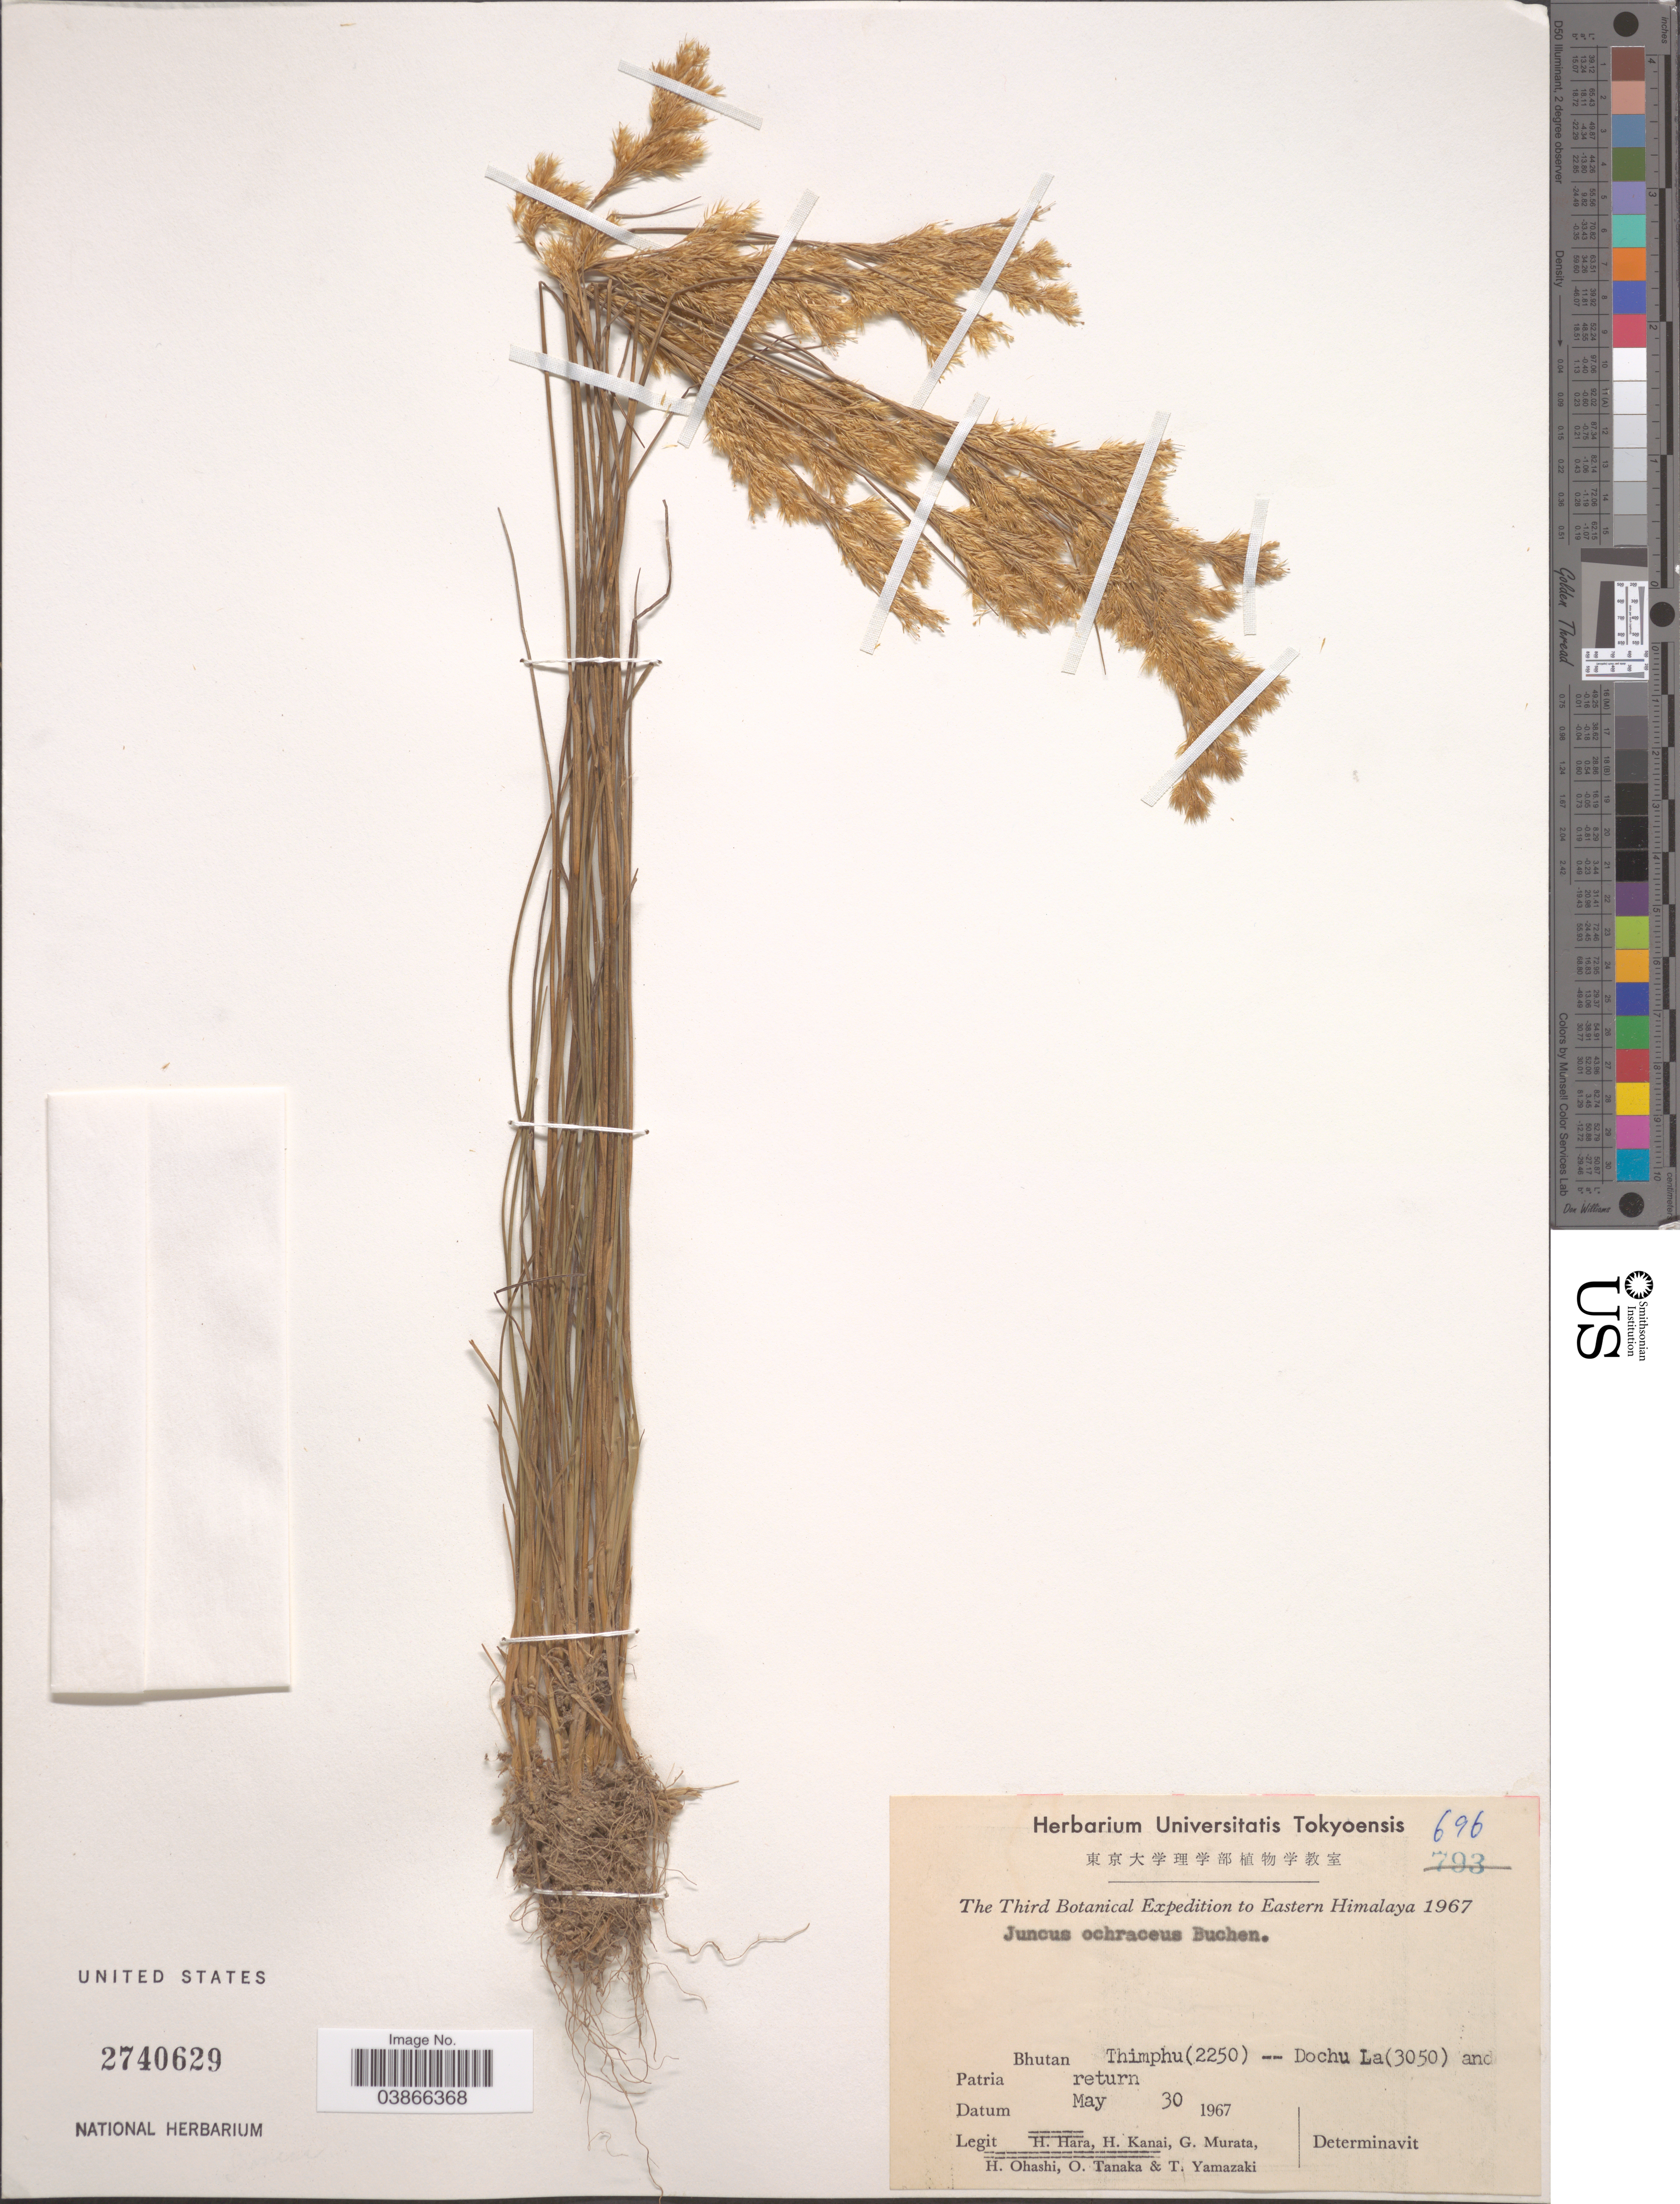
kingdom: Plantae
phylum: Tracheophyta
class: Liliopsida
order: Poales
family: Juncaceae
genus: Juncus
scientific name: Juncus ochraceus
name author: Buchenau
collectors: H. Hara, H. Kanai, G. Murata, H. Ohashi & et al.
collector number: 696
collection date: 1967-05-30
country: Bhutan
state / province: Thimphu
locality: Eastern Himalaya. Thimphu - Dochu La and return.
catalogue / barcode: US 2740629